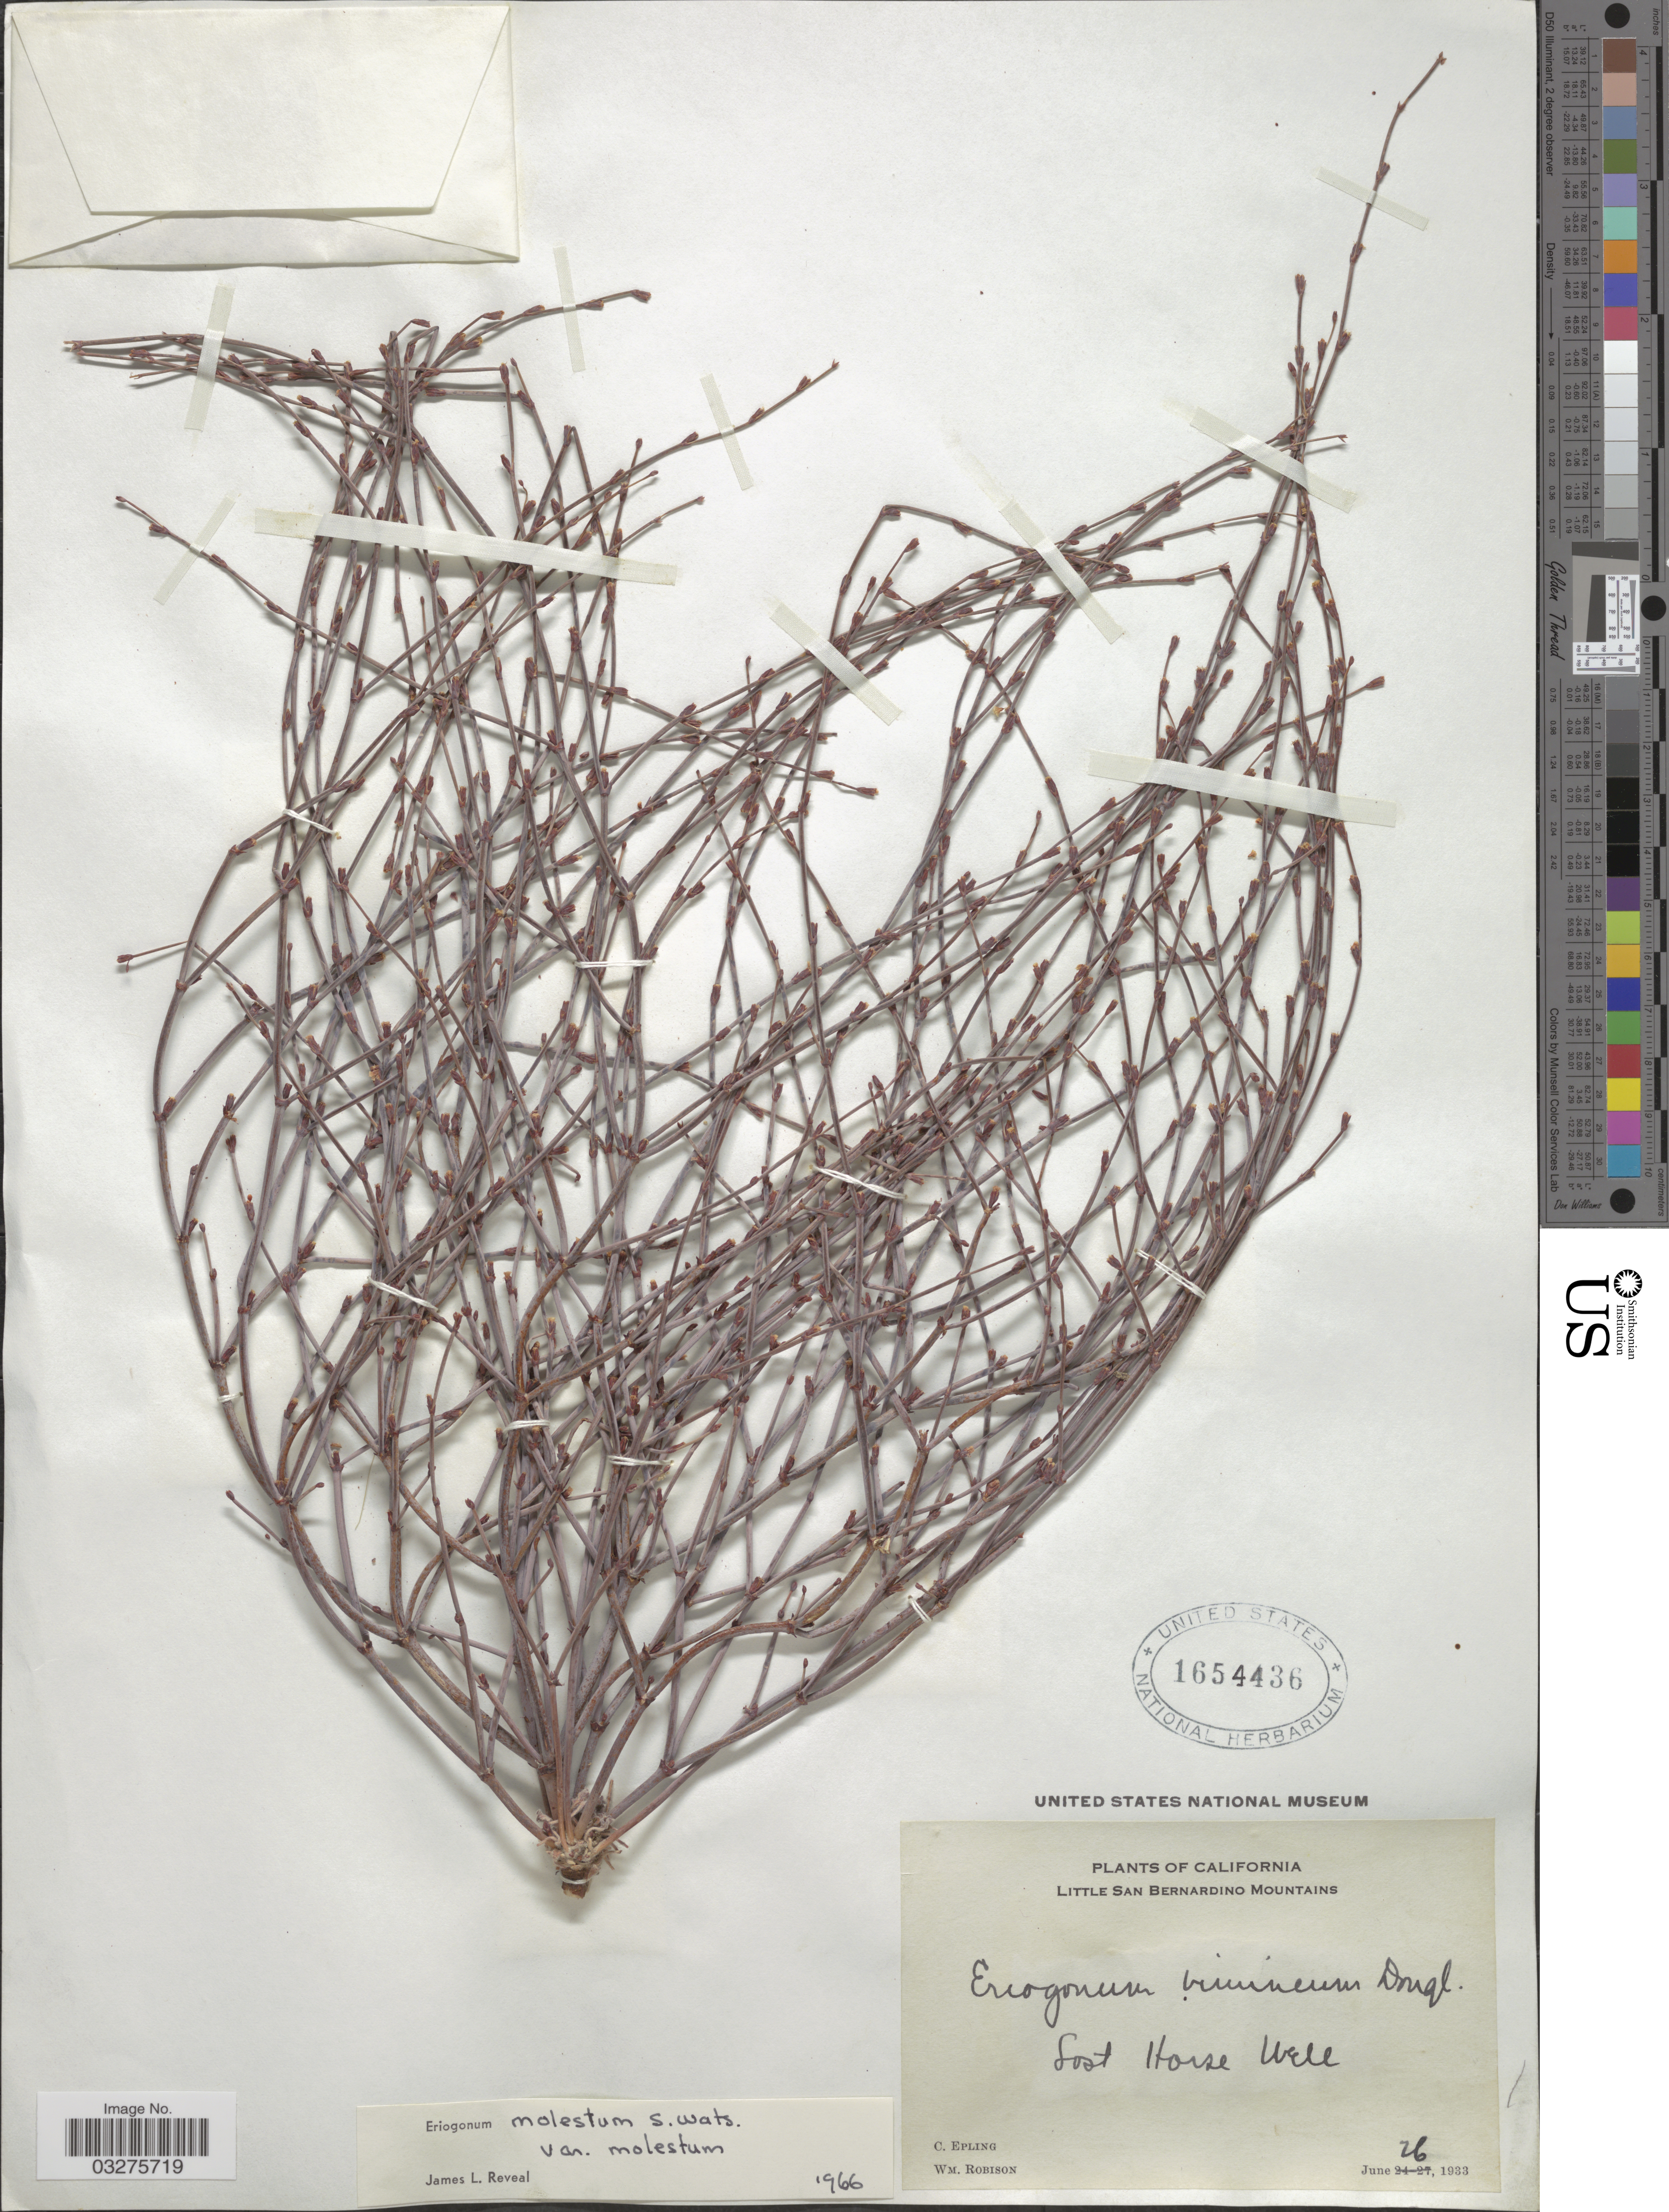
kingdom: Plantae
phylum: Tracheophyta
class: Magnoliopsida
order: Caryophyllales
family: Polygonaceae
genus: Eriogonum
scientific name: Eriogonum davidsonii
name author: Greene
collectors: C. C. Epling & W. Robison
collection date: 1933-06-26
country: United States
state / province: California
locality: Little San Bernardino Mountains. Lost Horse Well.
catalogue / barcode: US 1654436